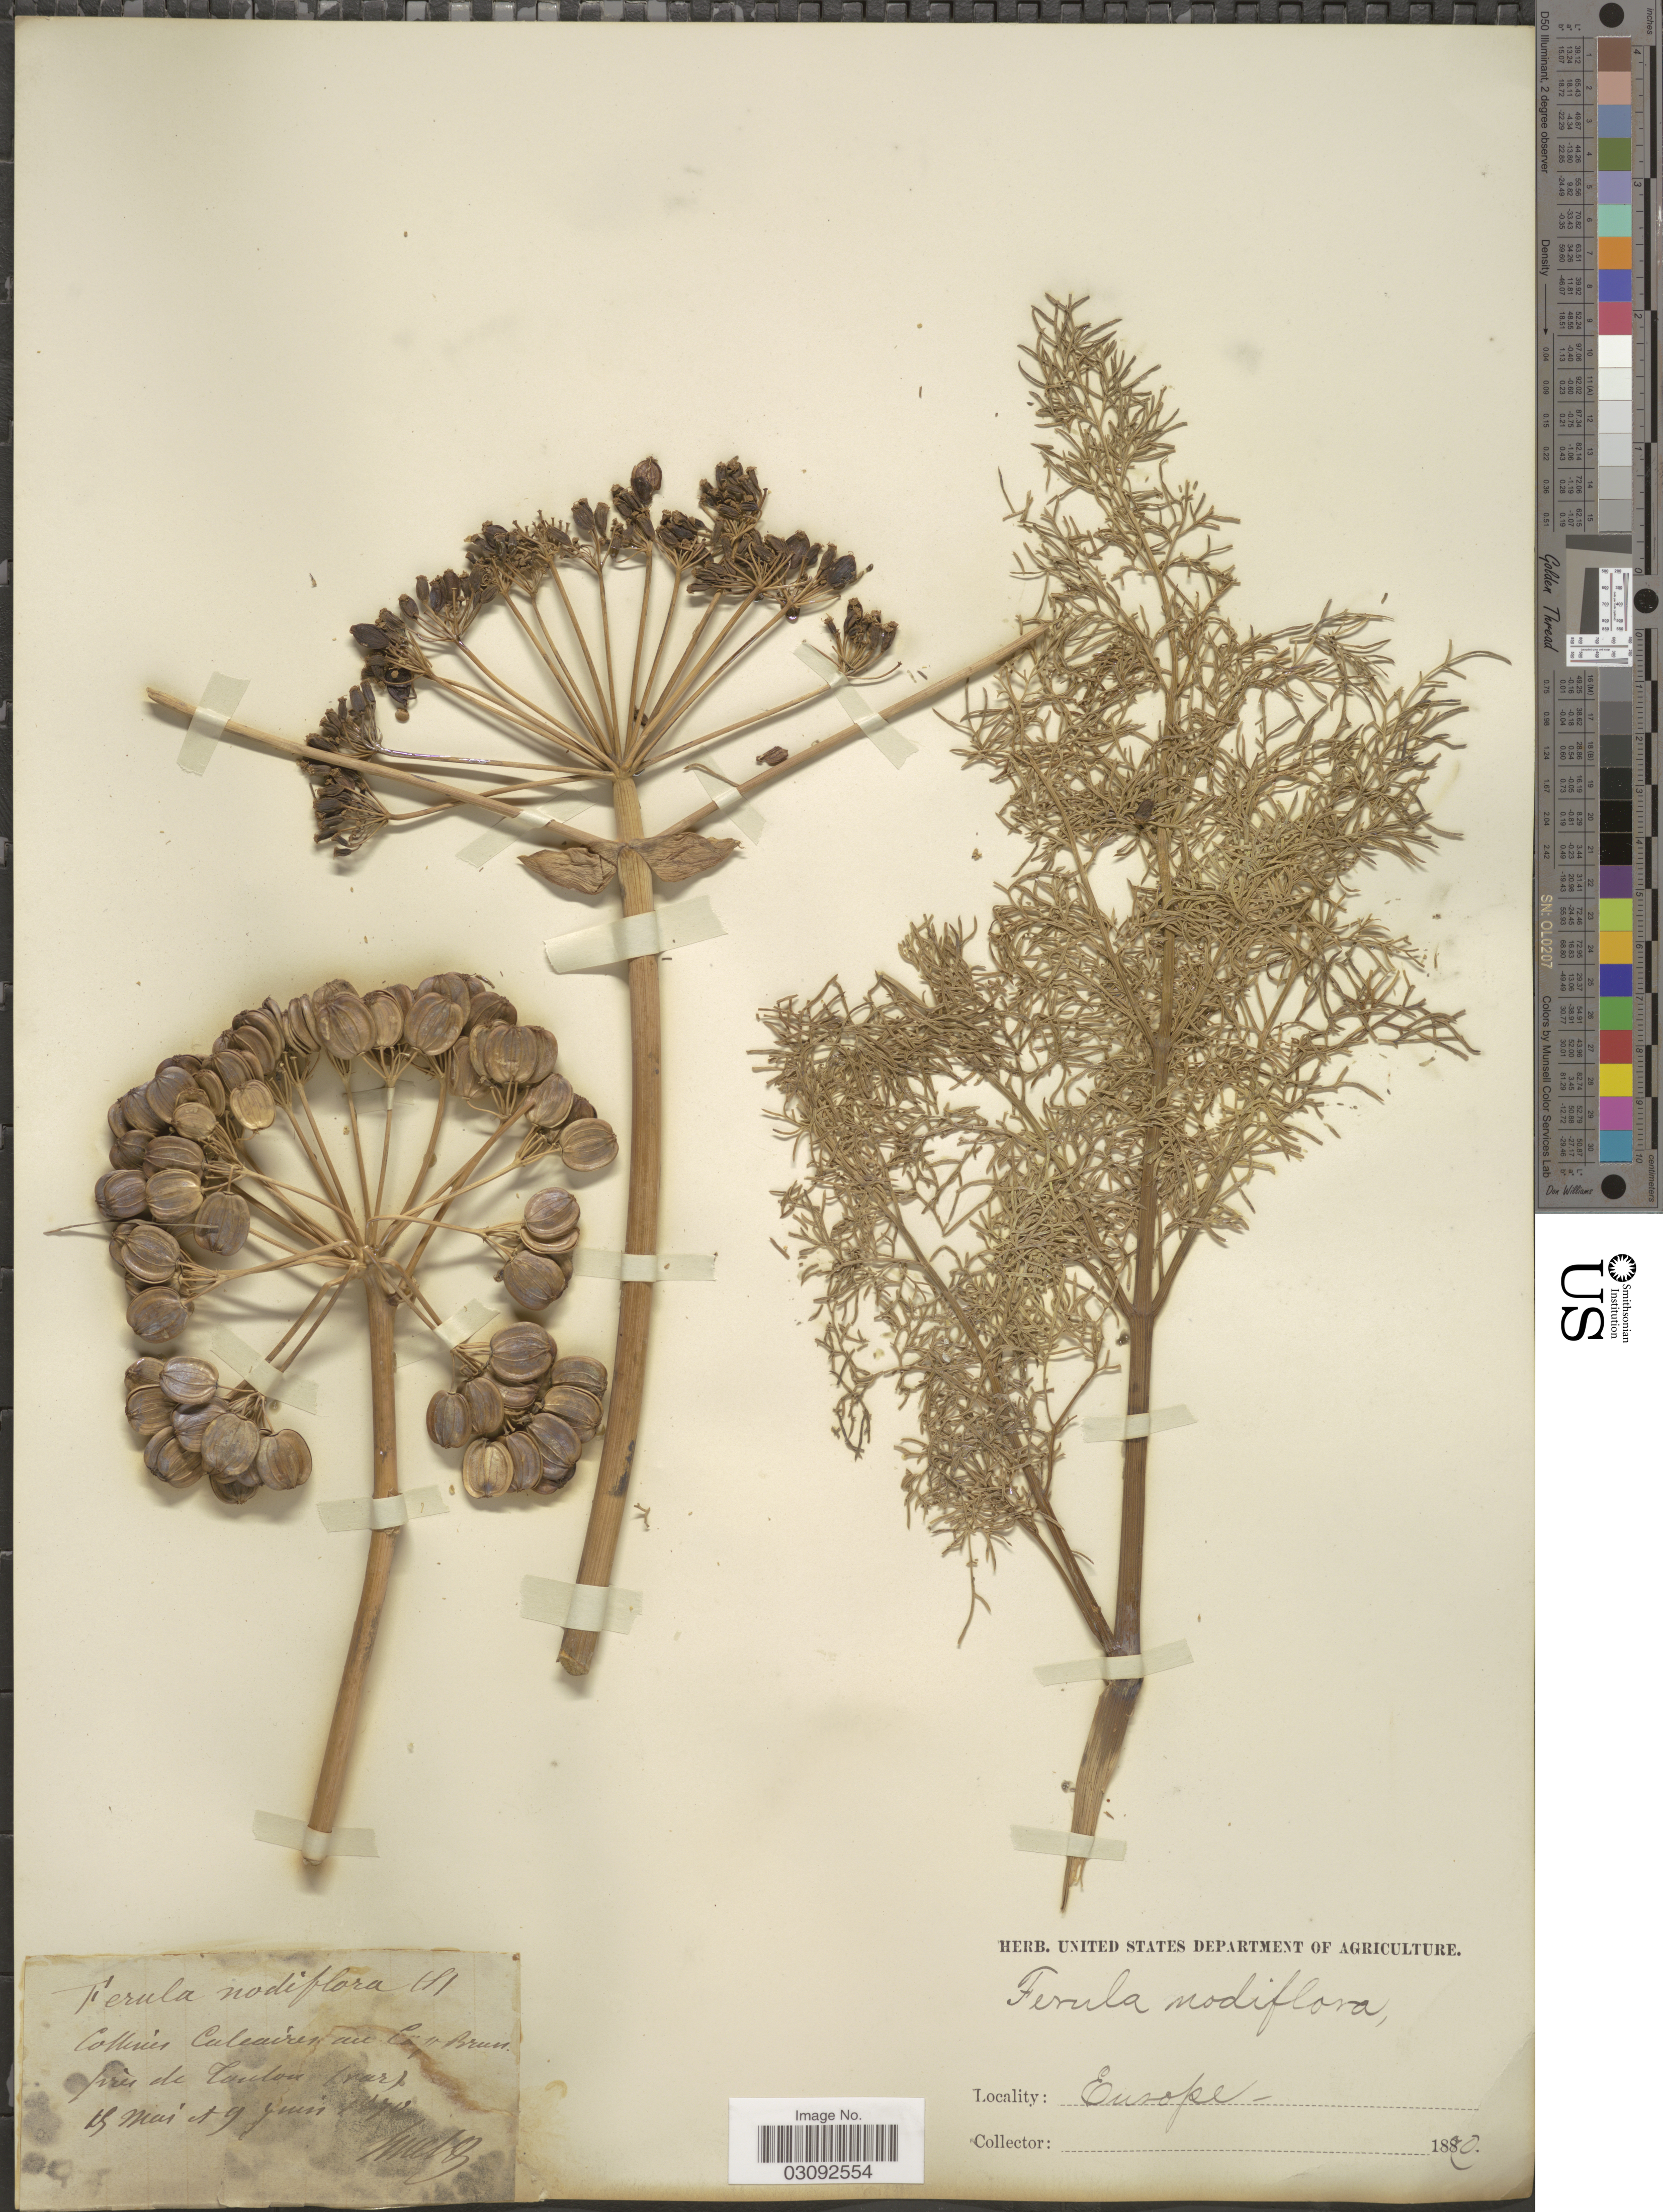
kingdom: Plantae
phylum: Tracheophyta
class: Magnoliopsida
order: Apiales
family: Apiaceae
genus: Ferula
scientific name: Ferula nodiflora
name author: L.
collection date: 1870-05-15/1870-06-09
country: France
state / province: Provence-Alpes-Côte d'Azur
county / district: Var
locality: Europe. Collines calcaires au Cap Brun prés de Toulon (Var).